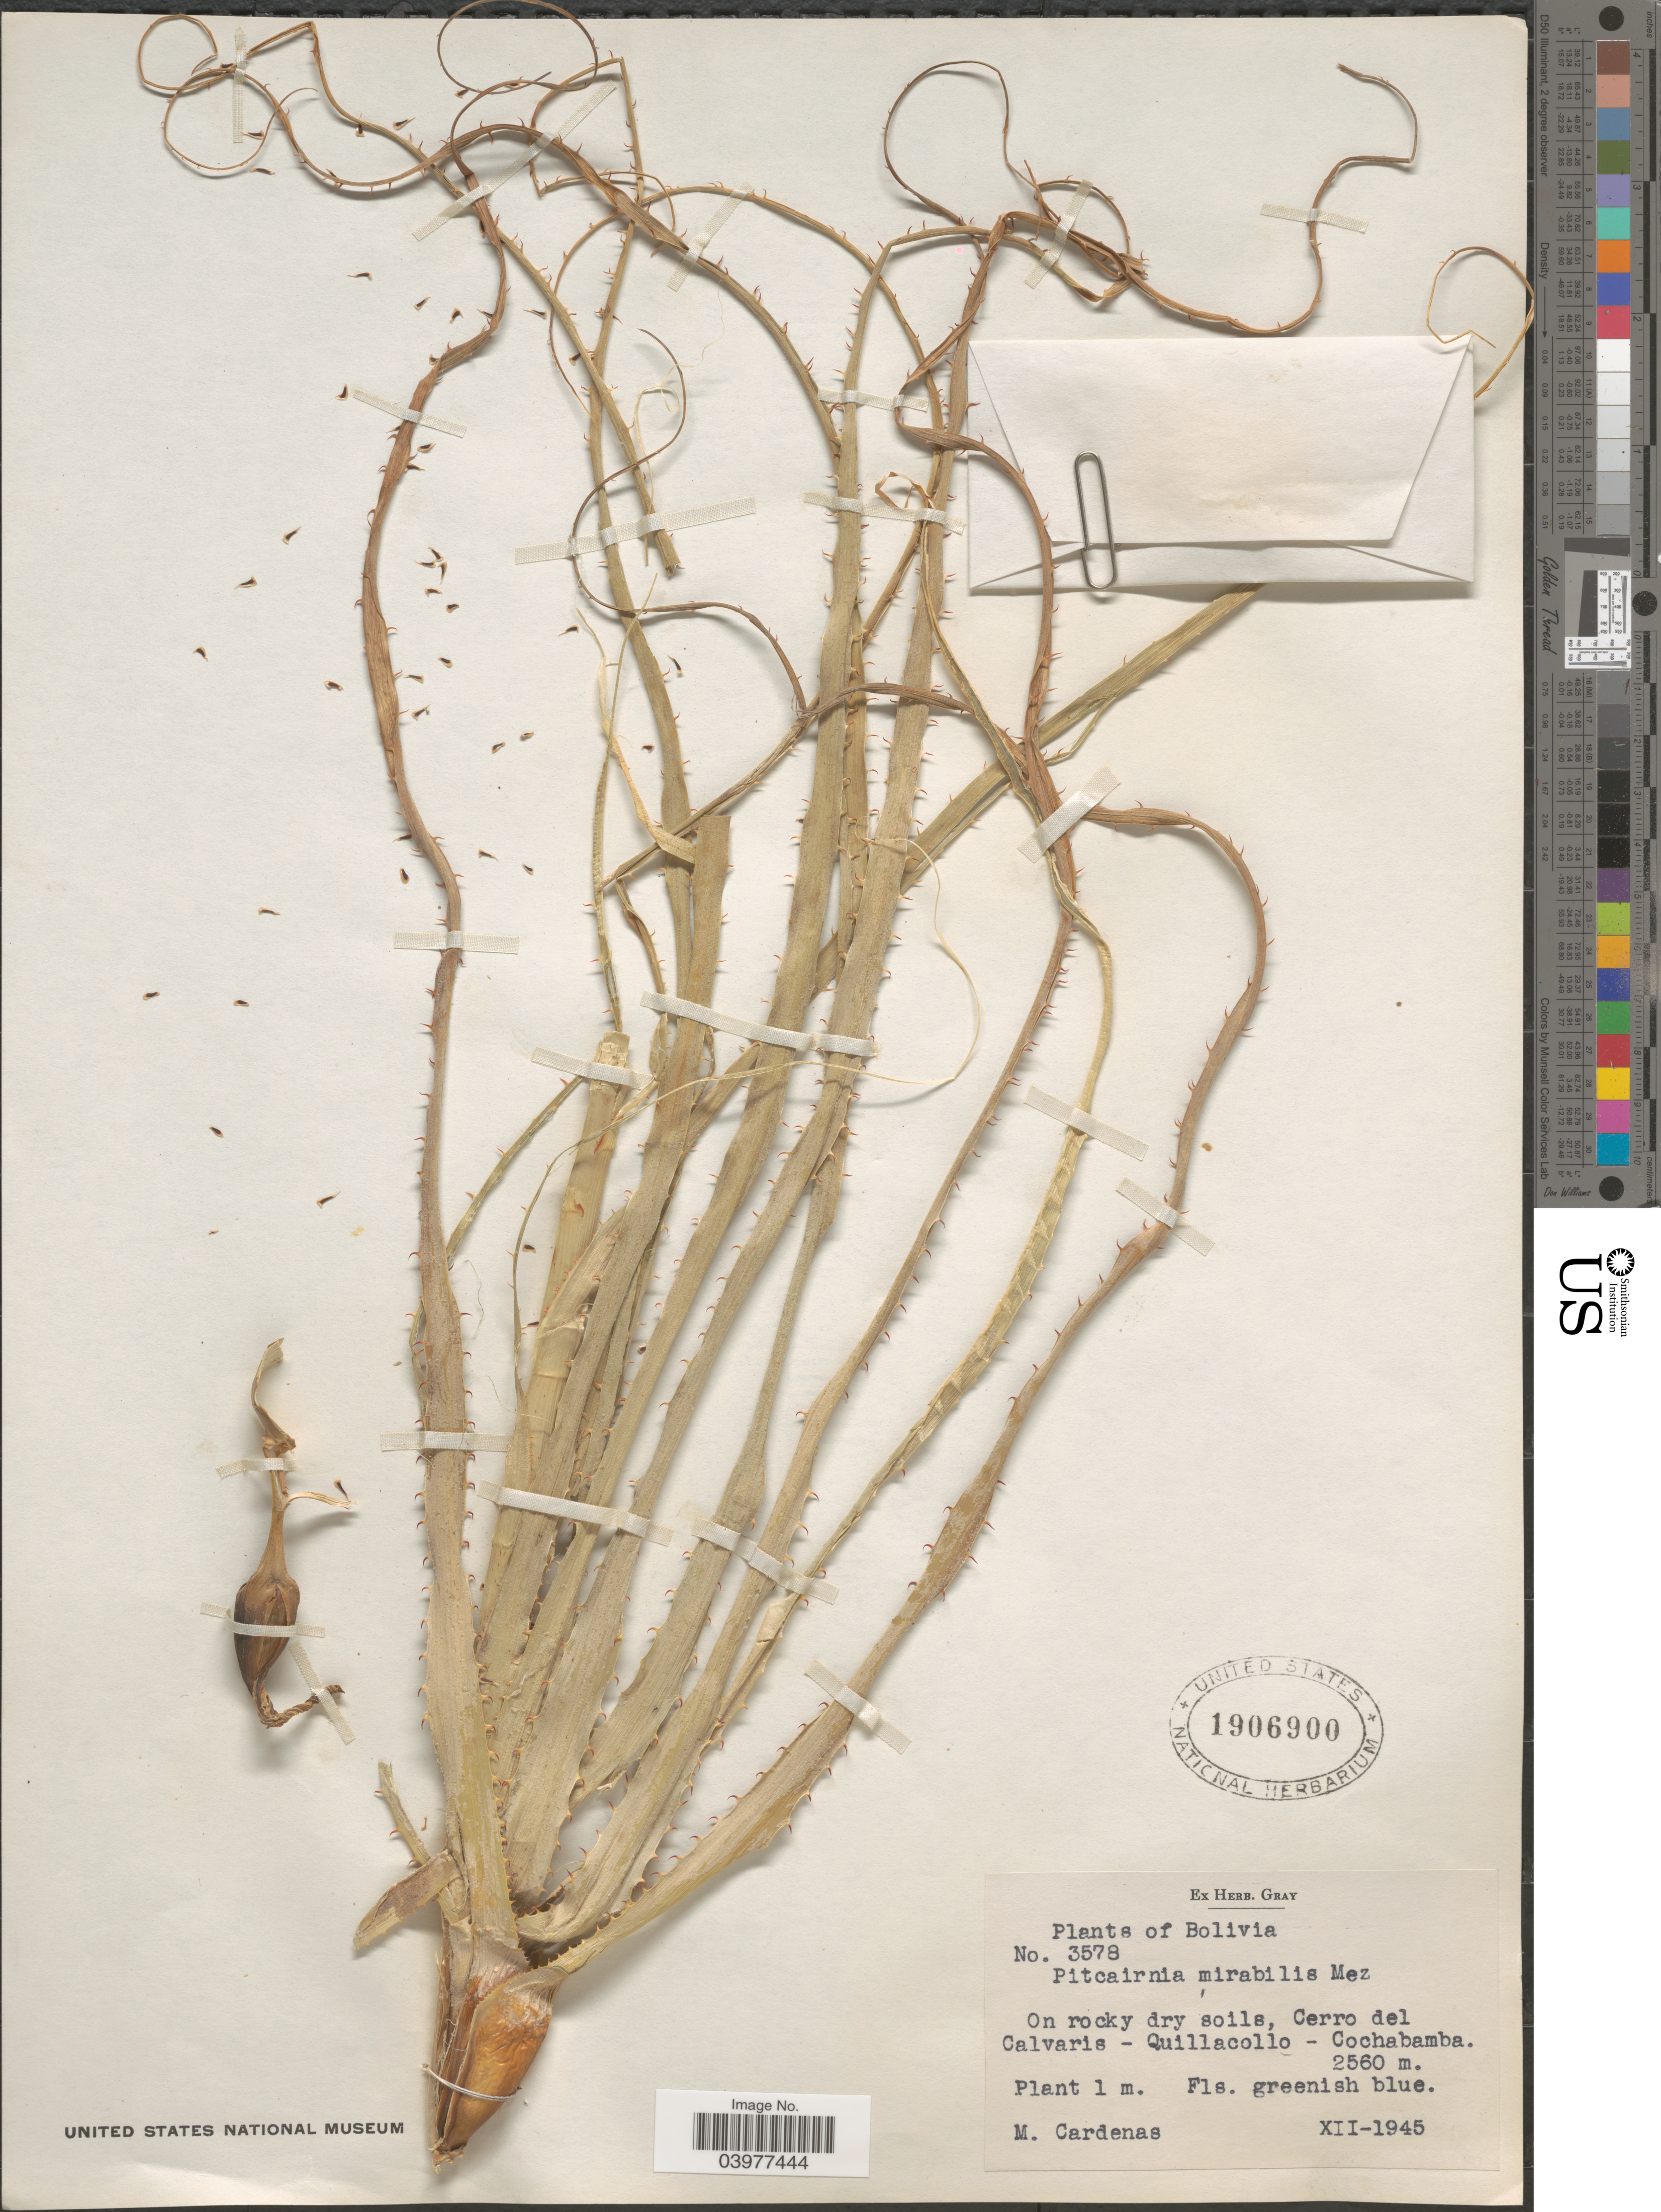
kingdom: Plantae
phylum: Tracheophyta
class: Liliopsida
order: Poales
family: Bromeliaceae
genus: Puya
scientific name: Puya mirabilis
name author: (Mez) L.B. Sm.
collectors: M. Cárdenas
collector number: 3578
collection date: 1945-12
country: Bolivia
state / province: Cochabamba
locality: On rocky dry soils, Cerro del Calvaris - Quillacollo.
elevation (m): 2560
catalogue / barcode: US 1906900